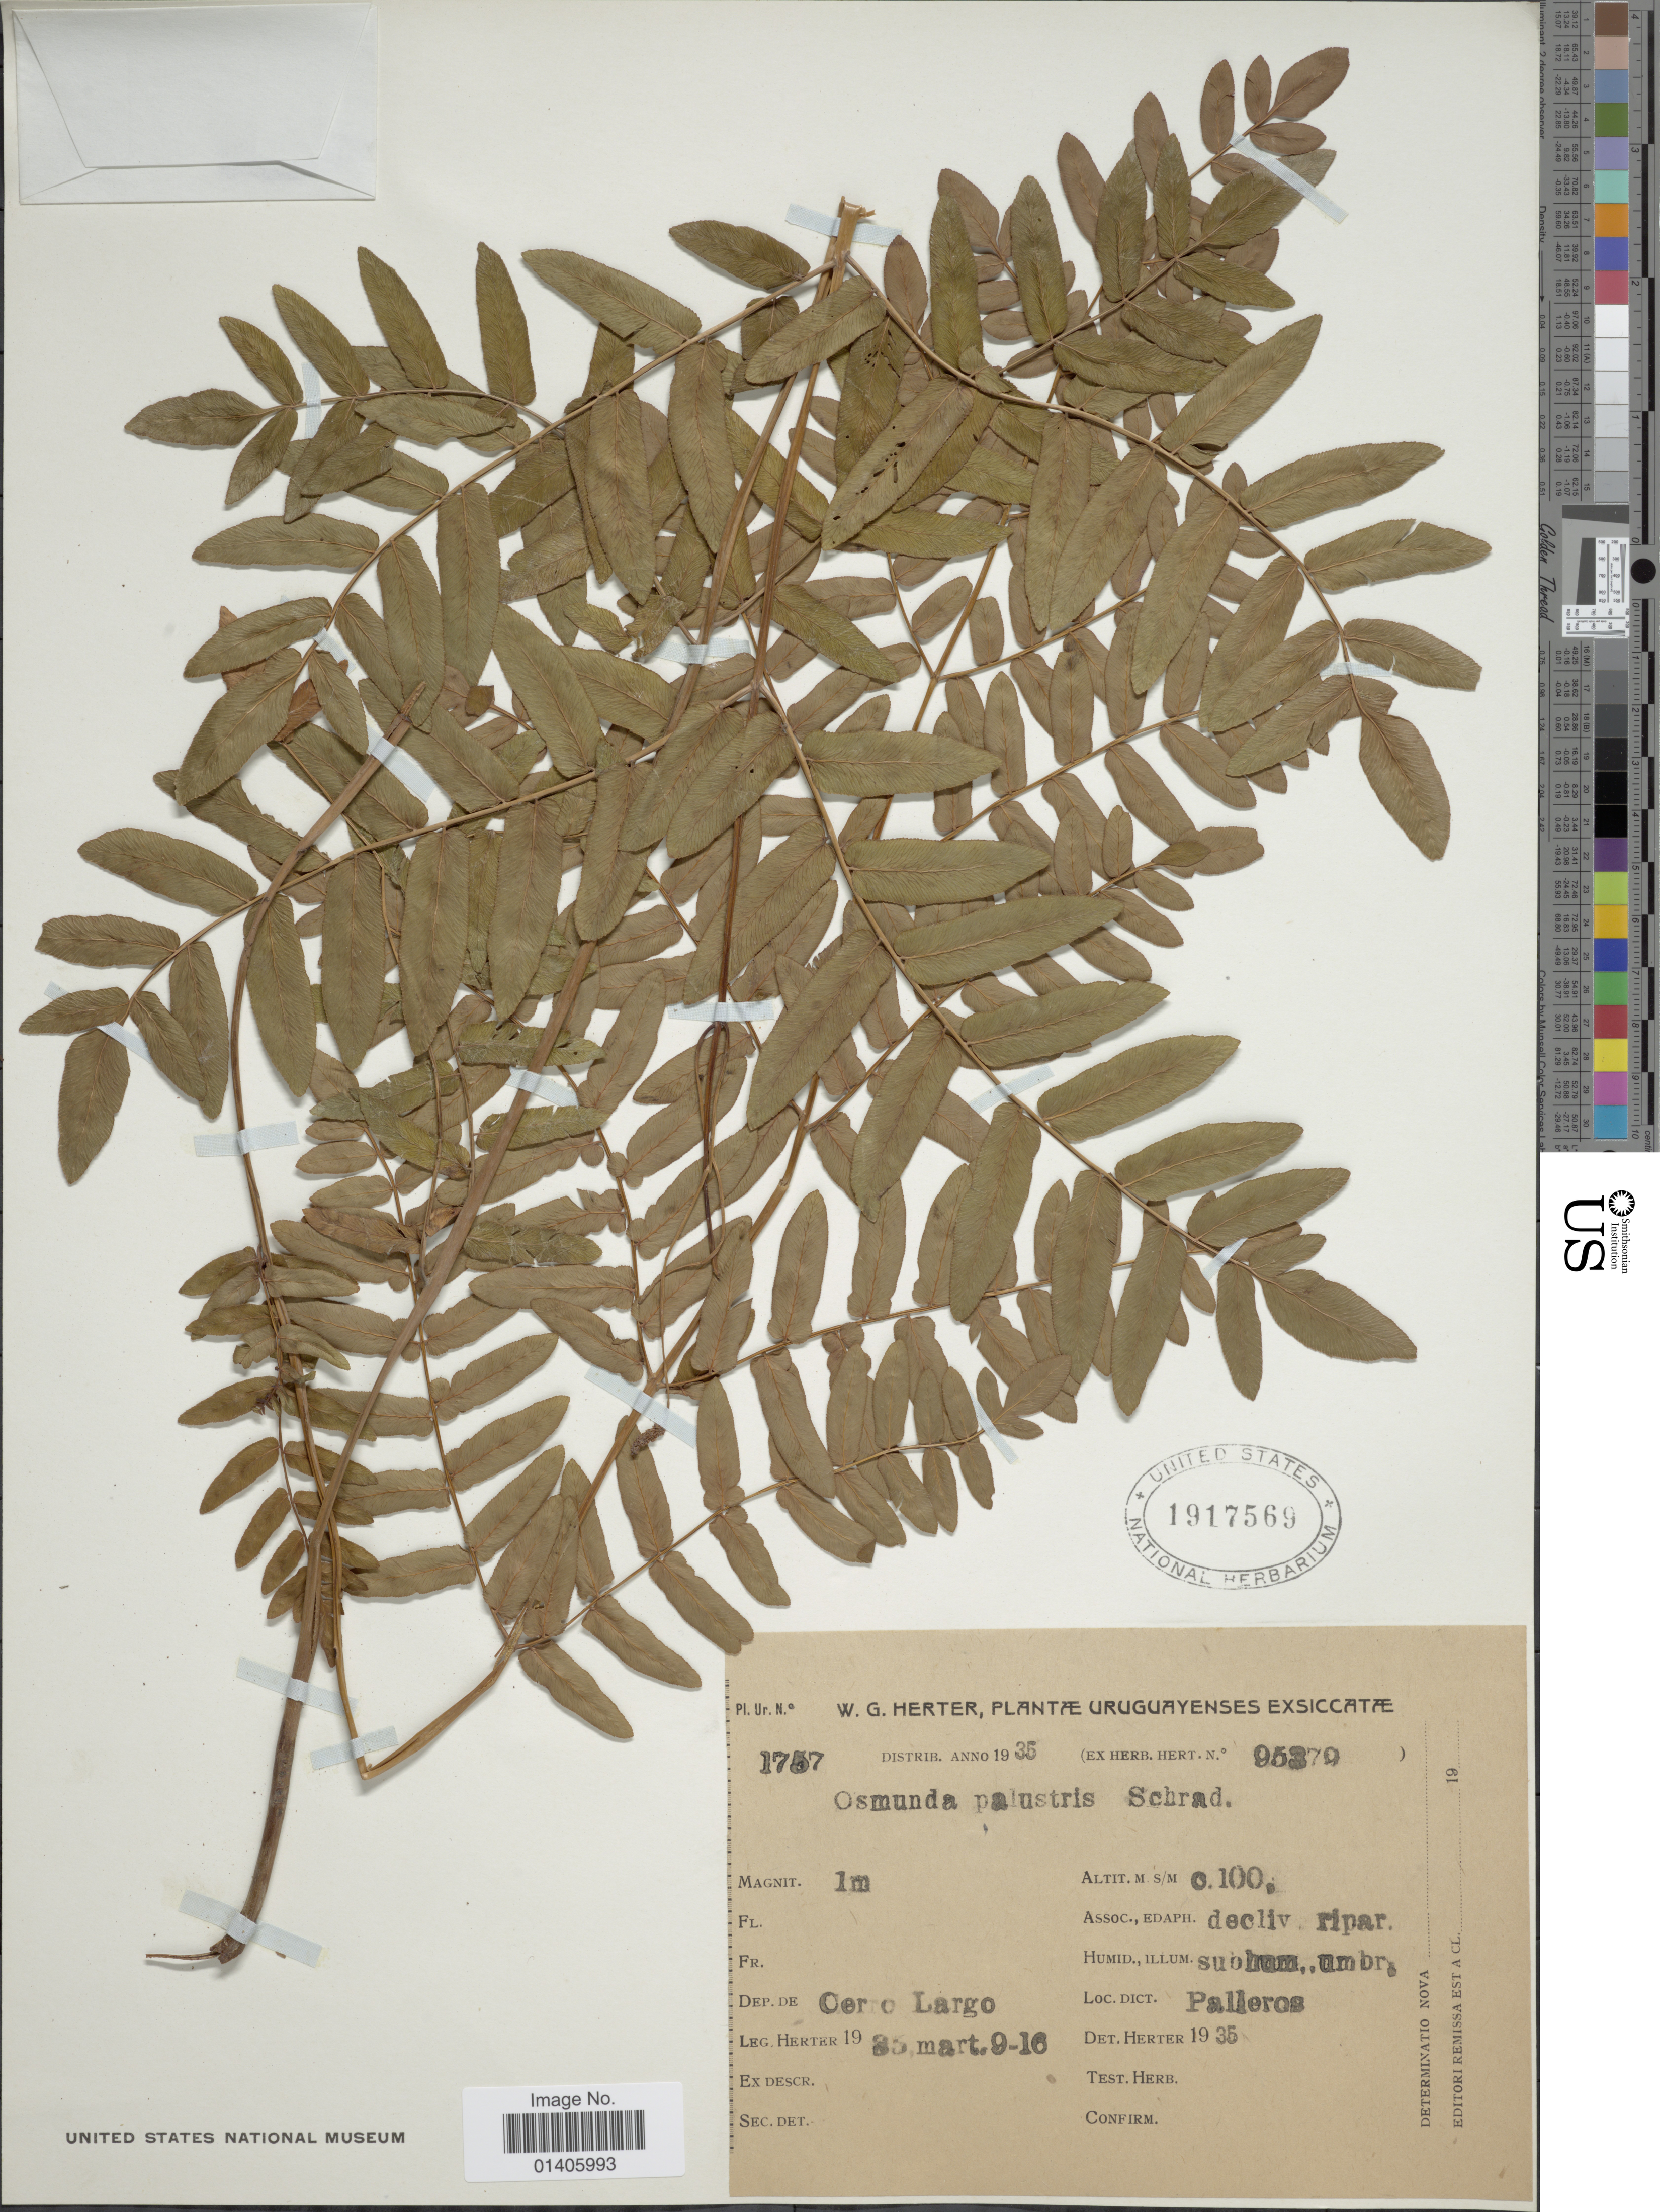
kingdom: Plantae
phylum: Tracheophyta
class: Polypodiopsida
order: Osmundales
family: Osmundaceae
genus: Osmunda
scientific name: Osmunda regalis var. palustris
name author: (Schrad.) C. Chr. ex Angely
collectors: Herter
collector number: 1784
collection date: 1935-03-09/1935-03-16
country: Uruguay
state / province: Cerro Largo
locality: Palleros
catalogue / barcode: US 1917569